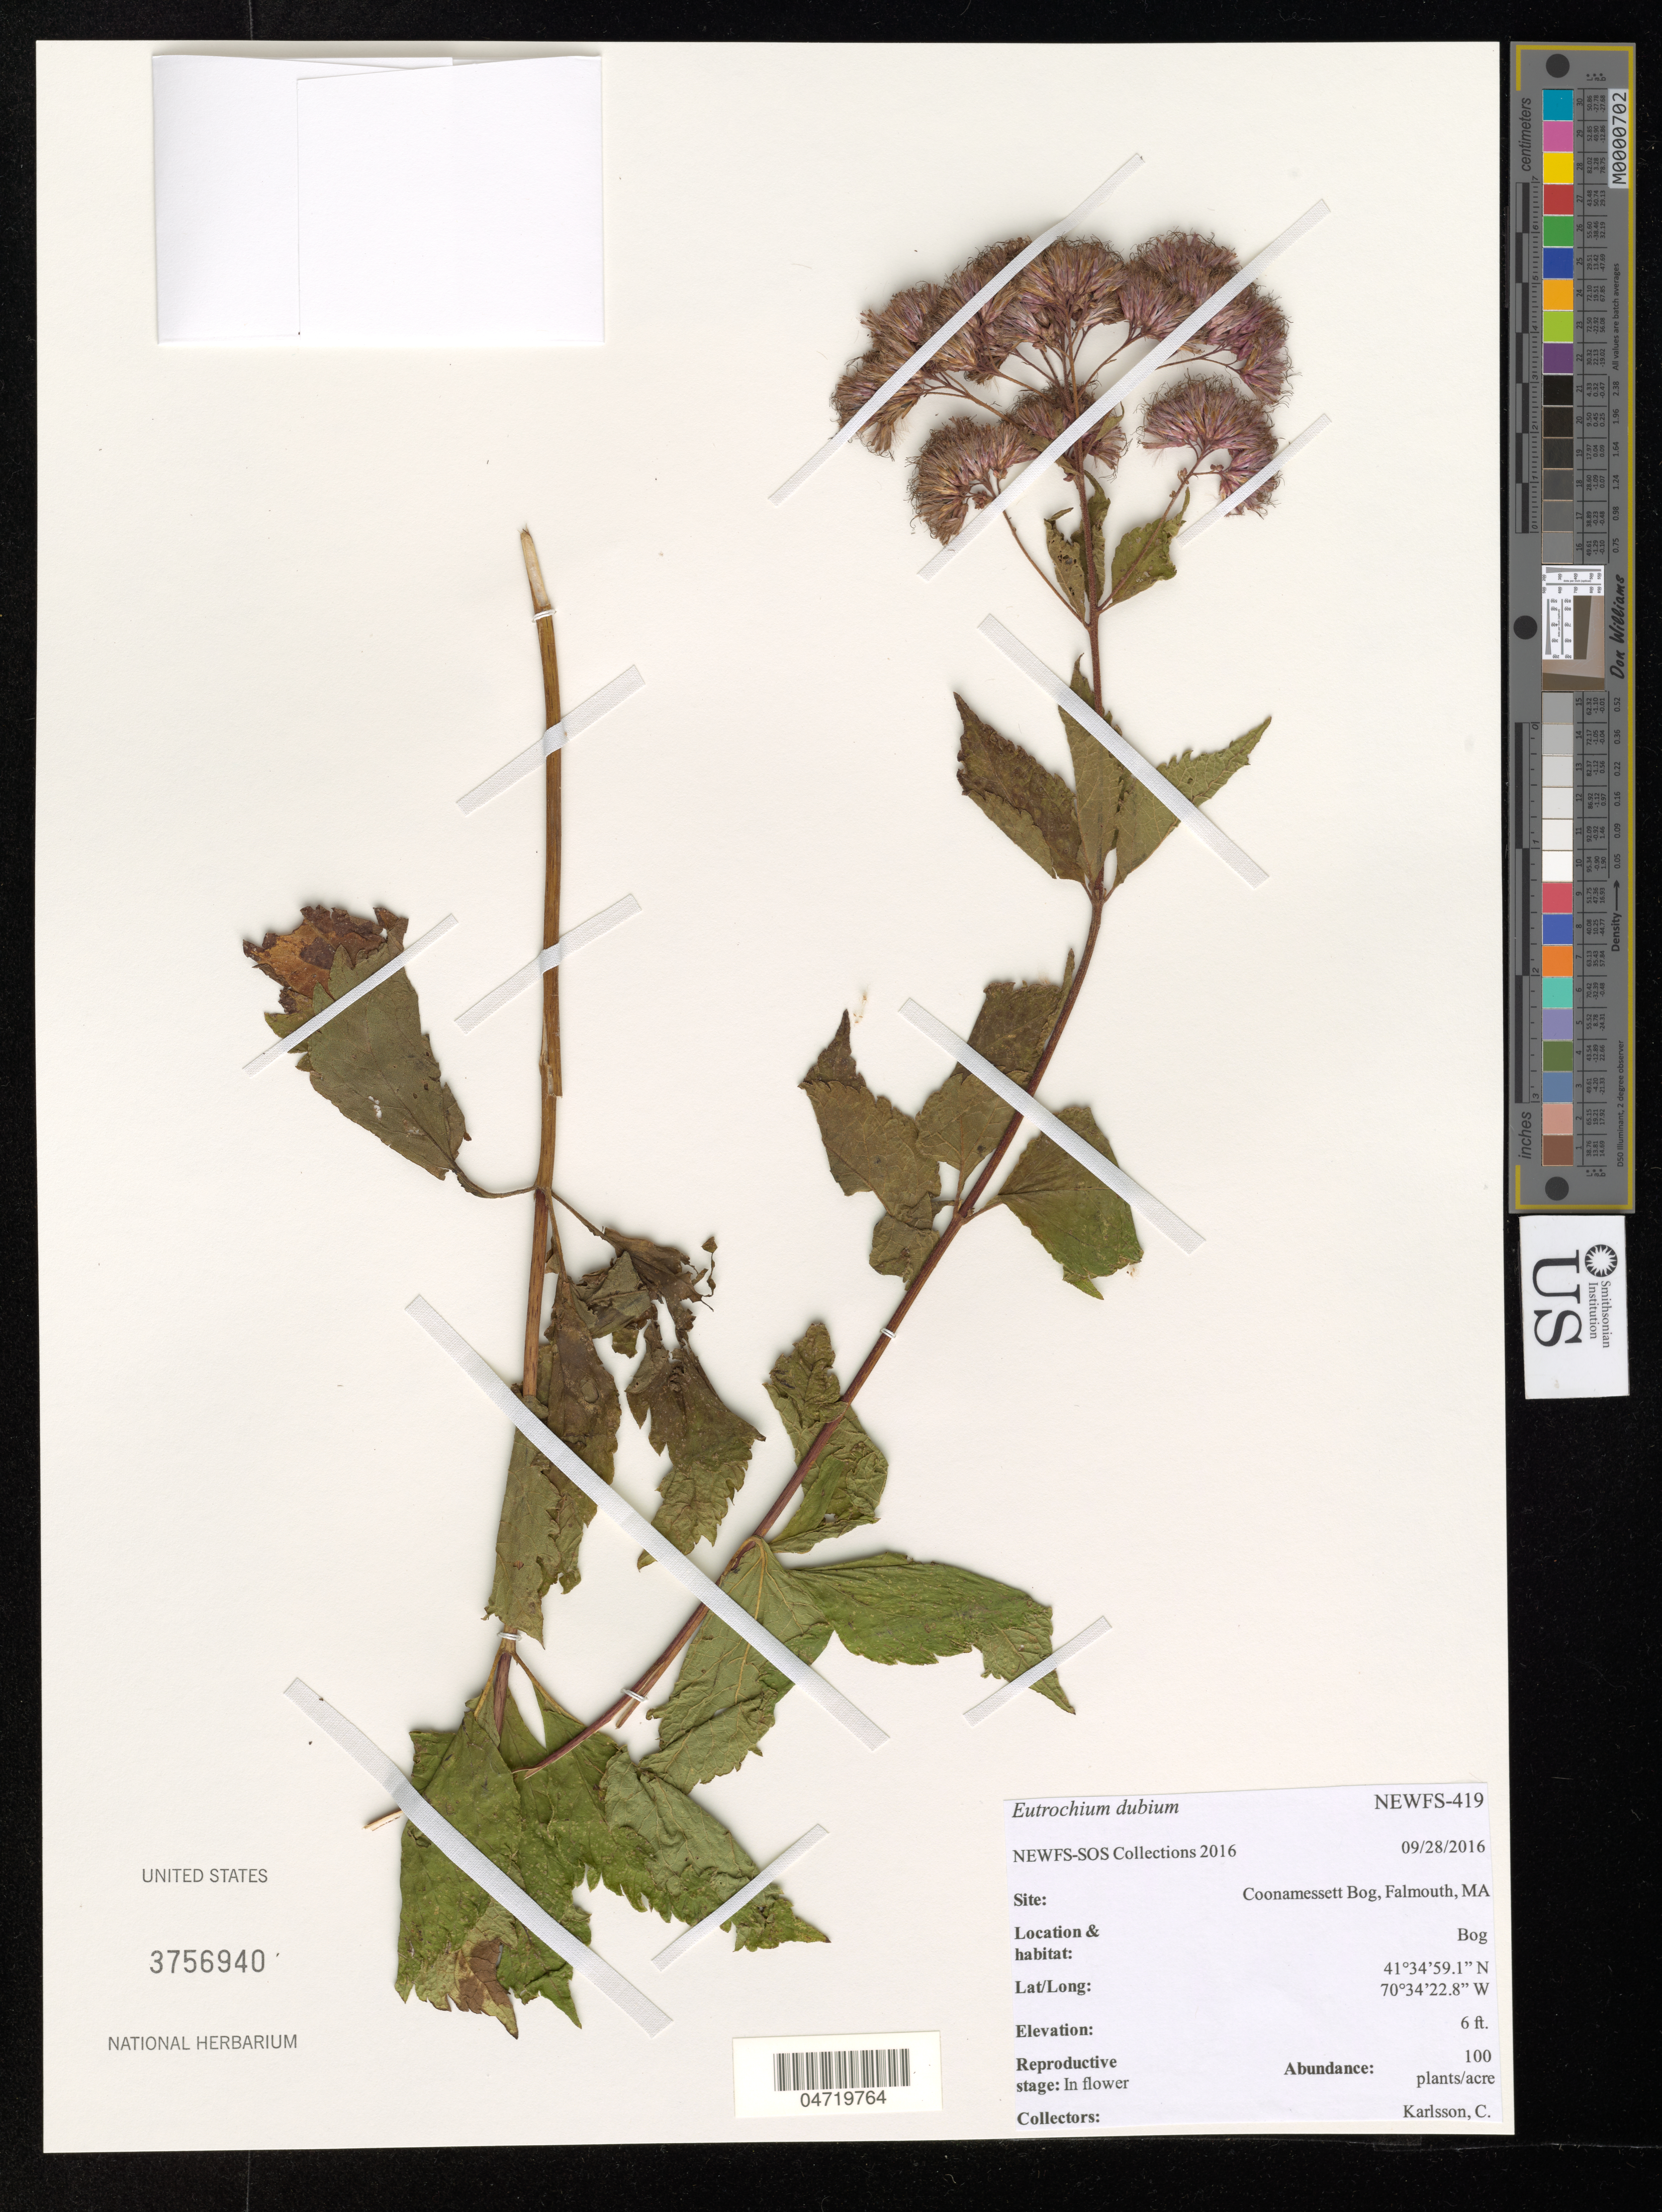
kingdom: Plantae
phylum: Tracheophyta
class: Magnoliopsida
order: Asterales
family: Asteraceae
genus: Eutrochium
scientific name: Eutrochium dubium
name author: (Willd. ex Poir.) E.E. Lamont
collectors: C. Karlsson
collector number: NEWFS-419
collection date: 2016-09-28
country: United States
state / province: Massachusetts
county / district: Barnstable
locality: Coonamessett Bog, Falmouth, MA, Bog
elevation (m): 2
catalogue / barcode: US 3756940